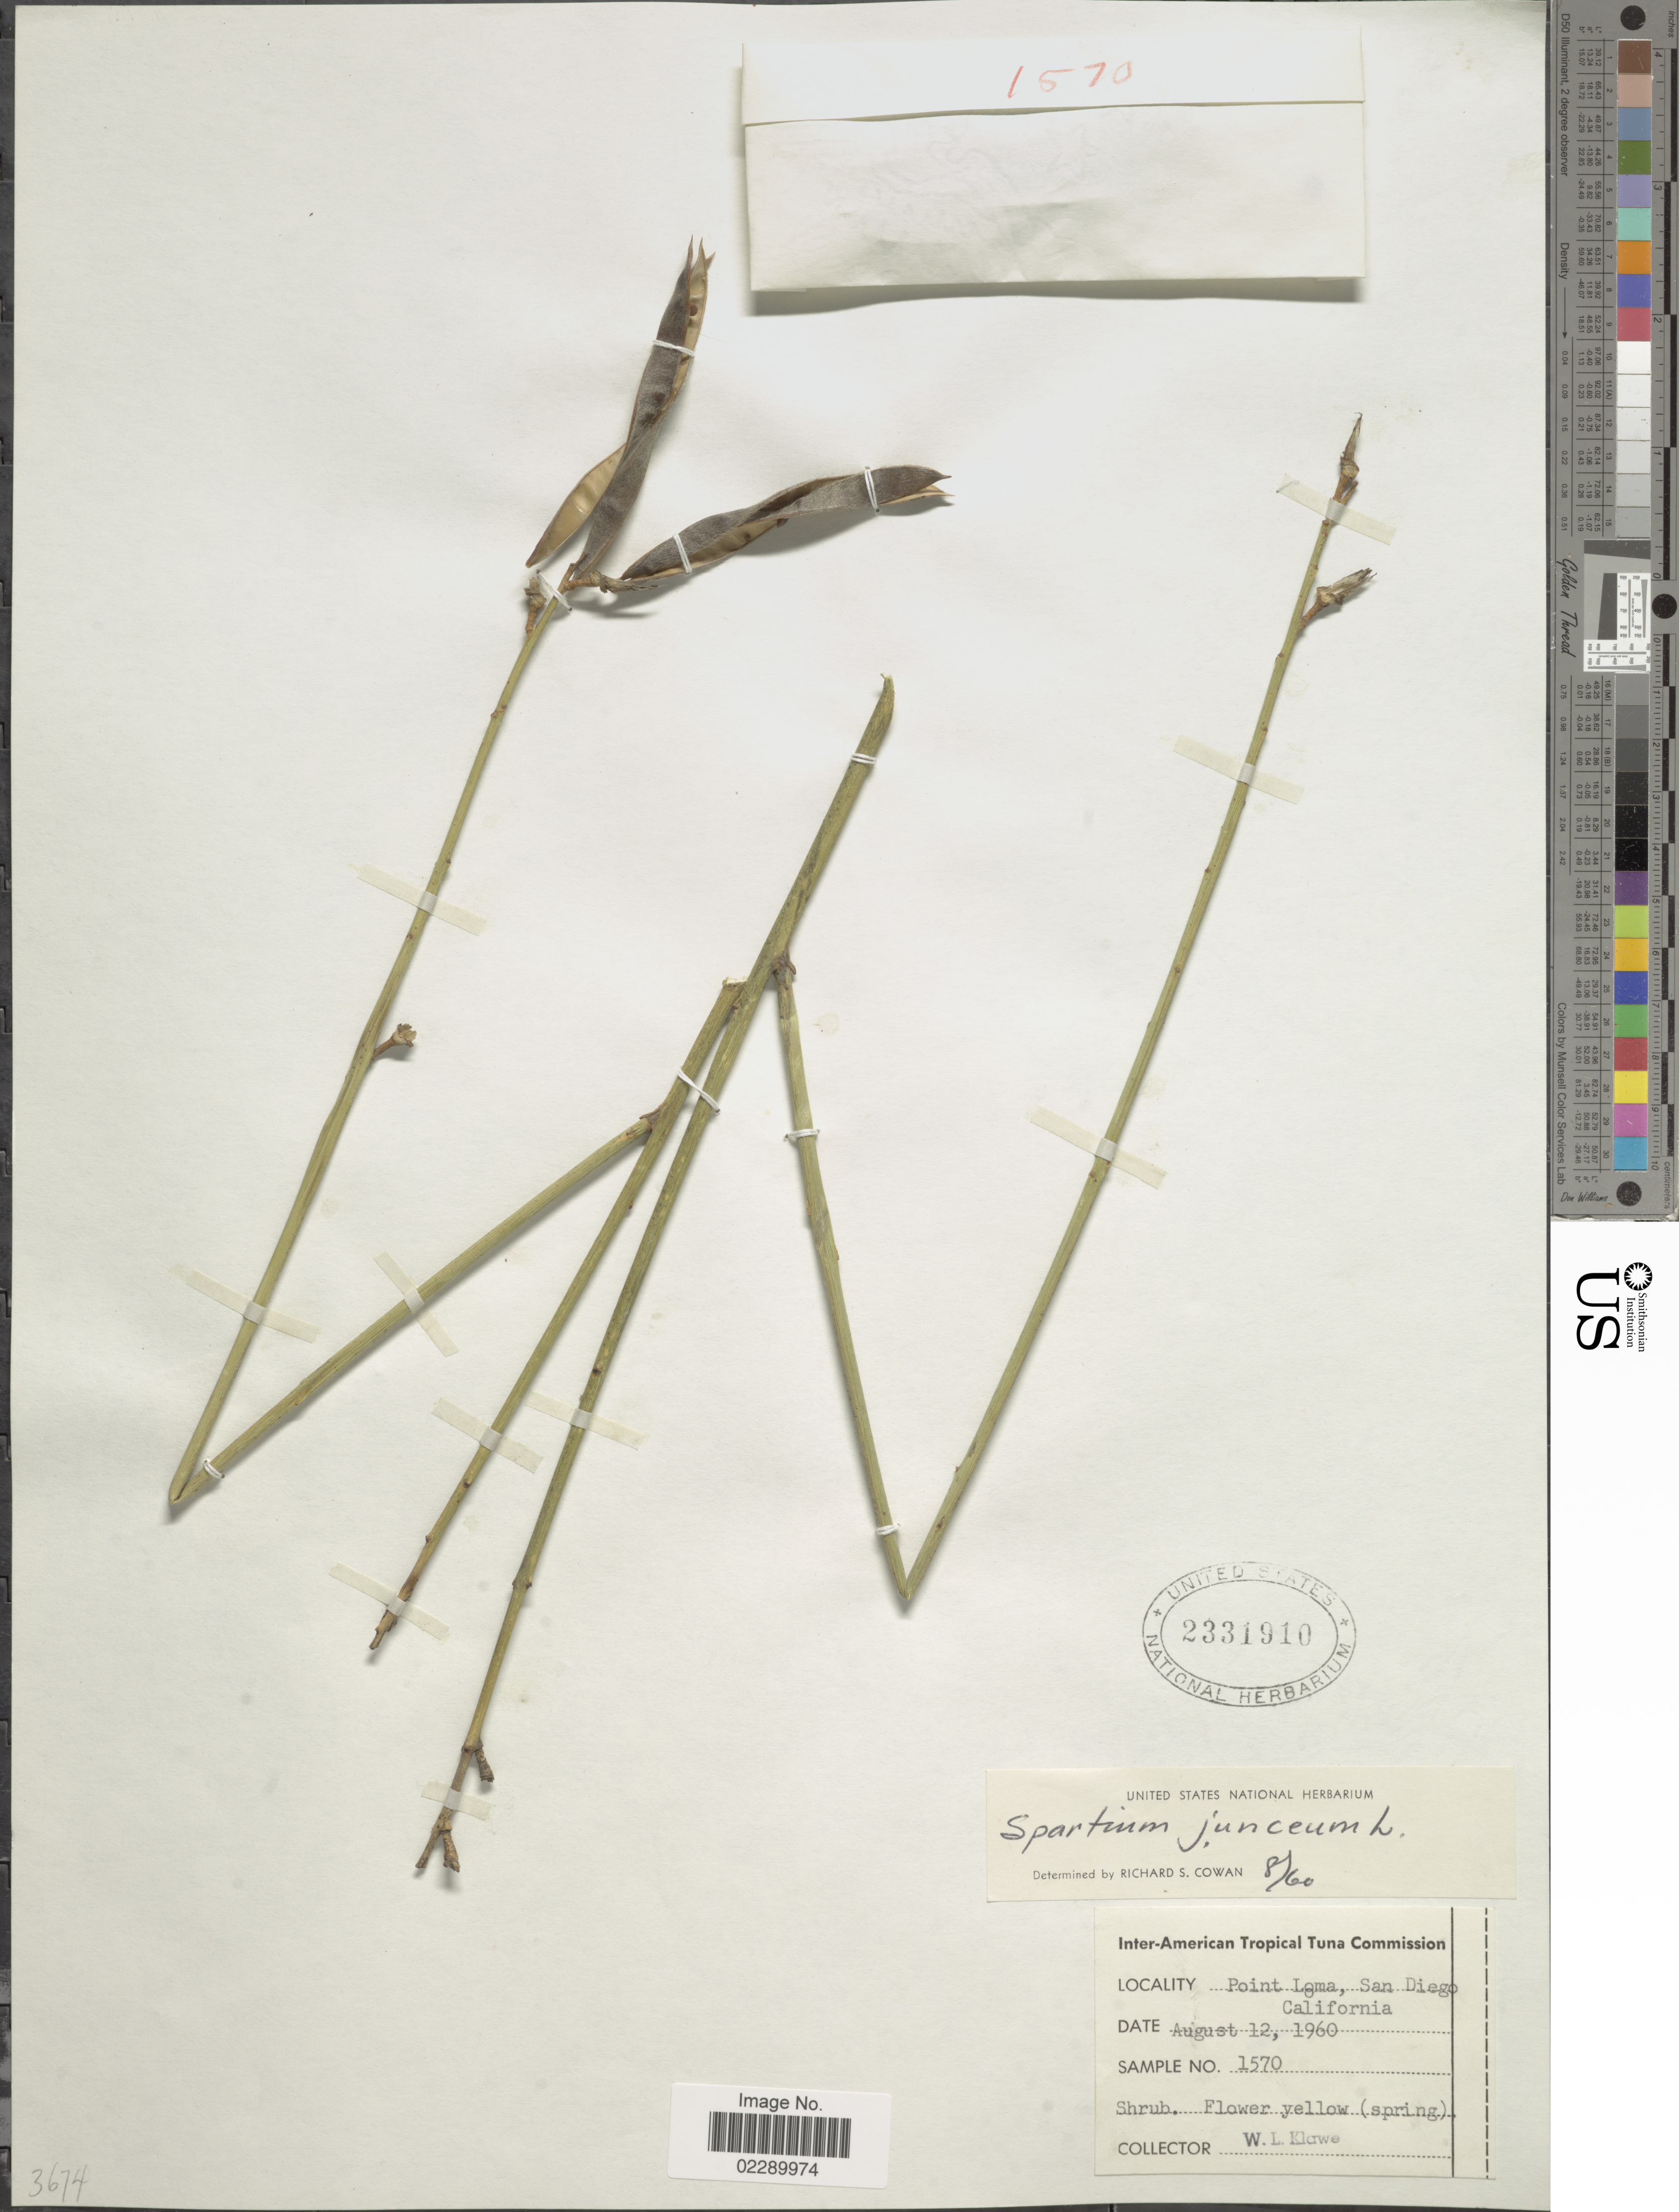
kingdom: Plantae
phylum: Tracheophyta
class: Magnoliopsida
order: Fabales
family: Fabaceae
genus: Spartium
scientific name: Spartium junceum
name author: L.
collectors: W. Klawe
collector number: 1570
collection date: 1960-08-12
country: United States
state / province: California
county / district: San Diego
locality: Point Loma, San Diego. California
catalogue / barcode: US 2331910